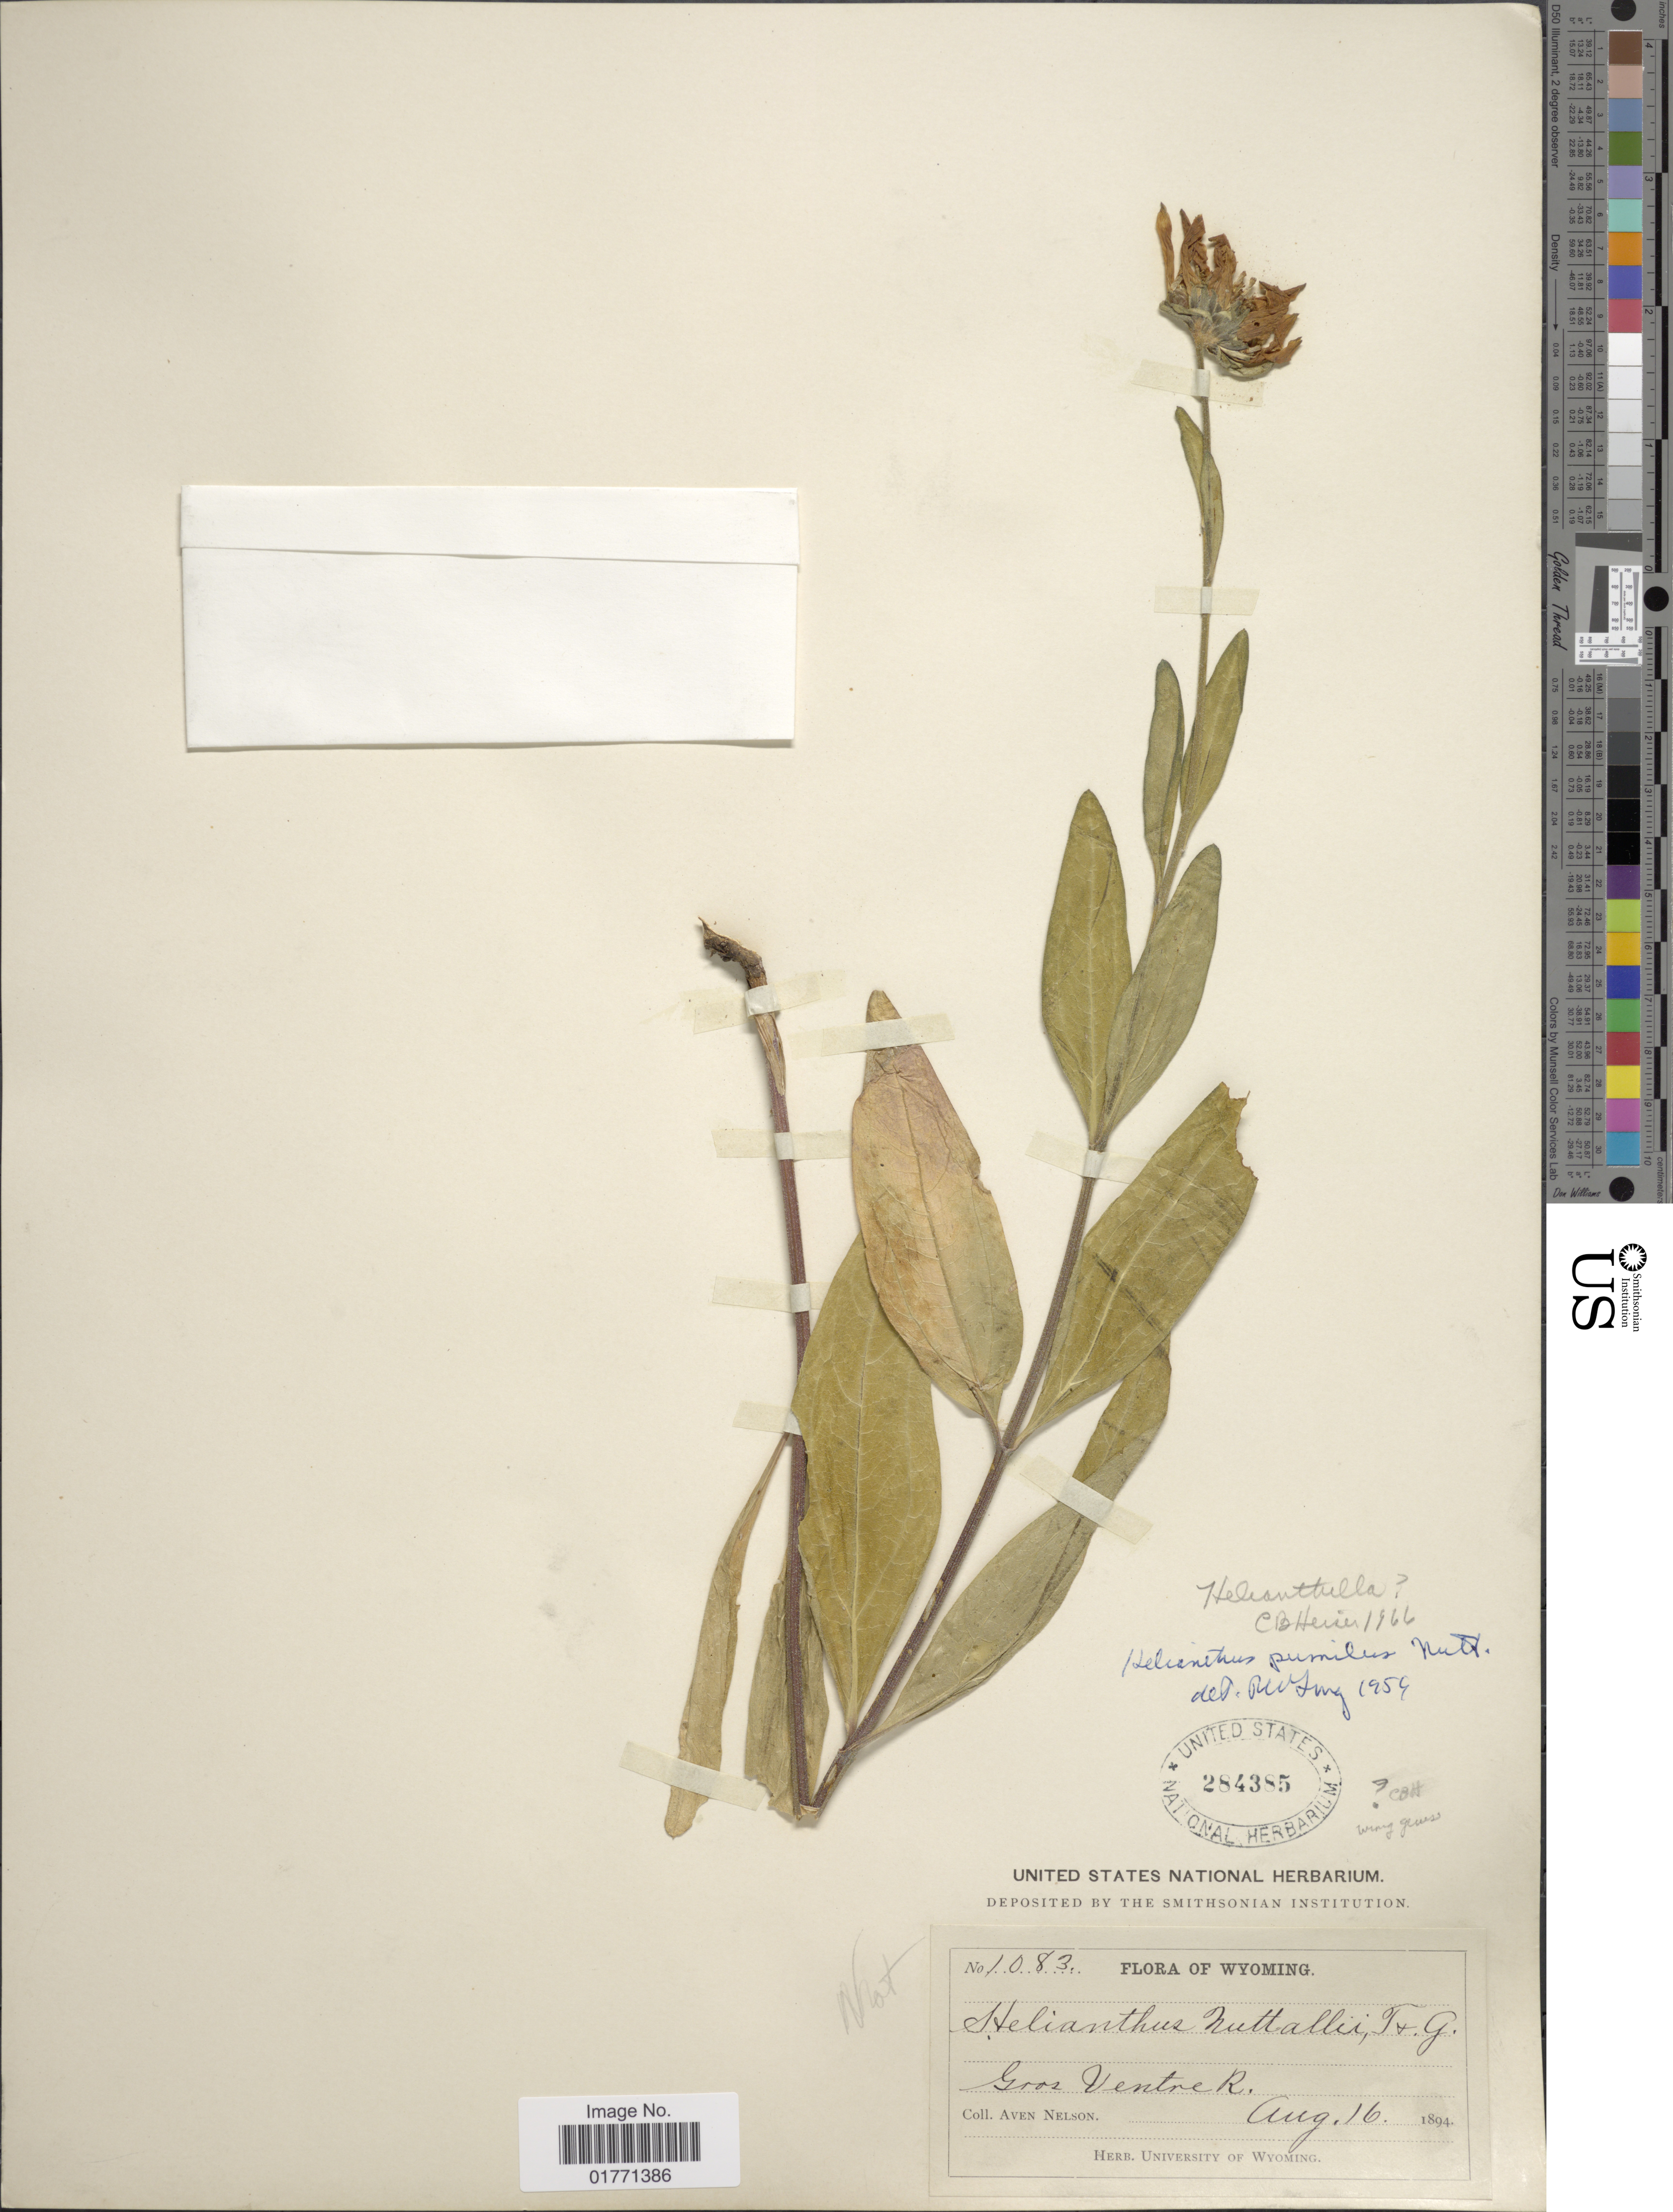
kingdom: Plantae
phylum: Tracheophyta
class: Magnoliopsida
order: Asterales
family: Asteraceae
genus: Helianthus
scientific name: Helianthus pumilis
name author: Nutt.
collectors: A. Nelson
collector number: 1083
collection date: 1894-08-16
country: United States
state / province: Wyoming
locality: Gros Ventre R.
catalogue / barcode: US 254385